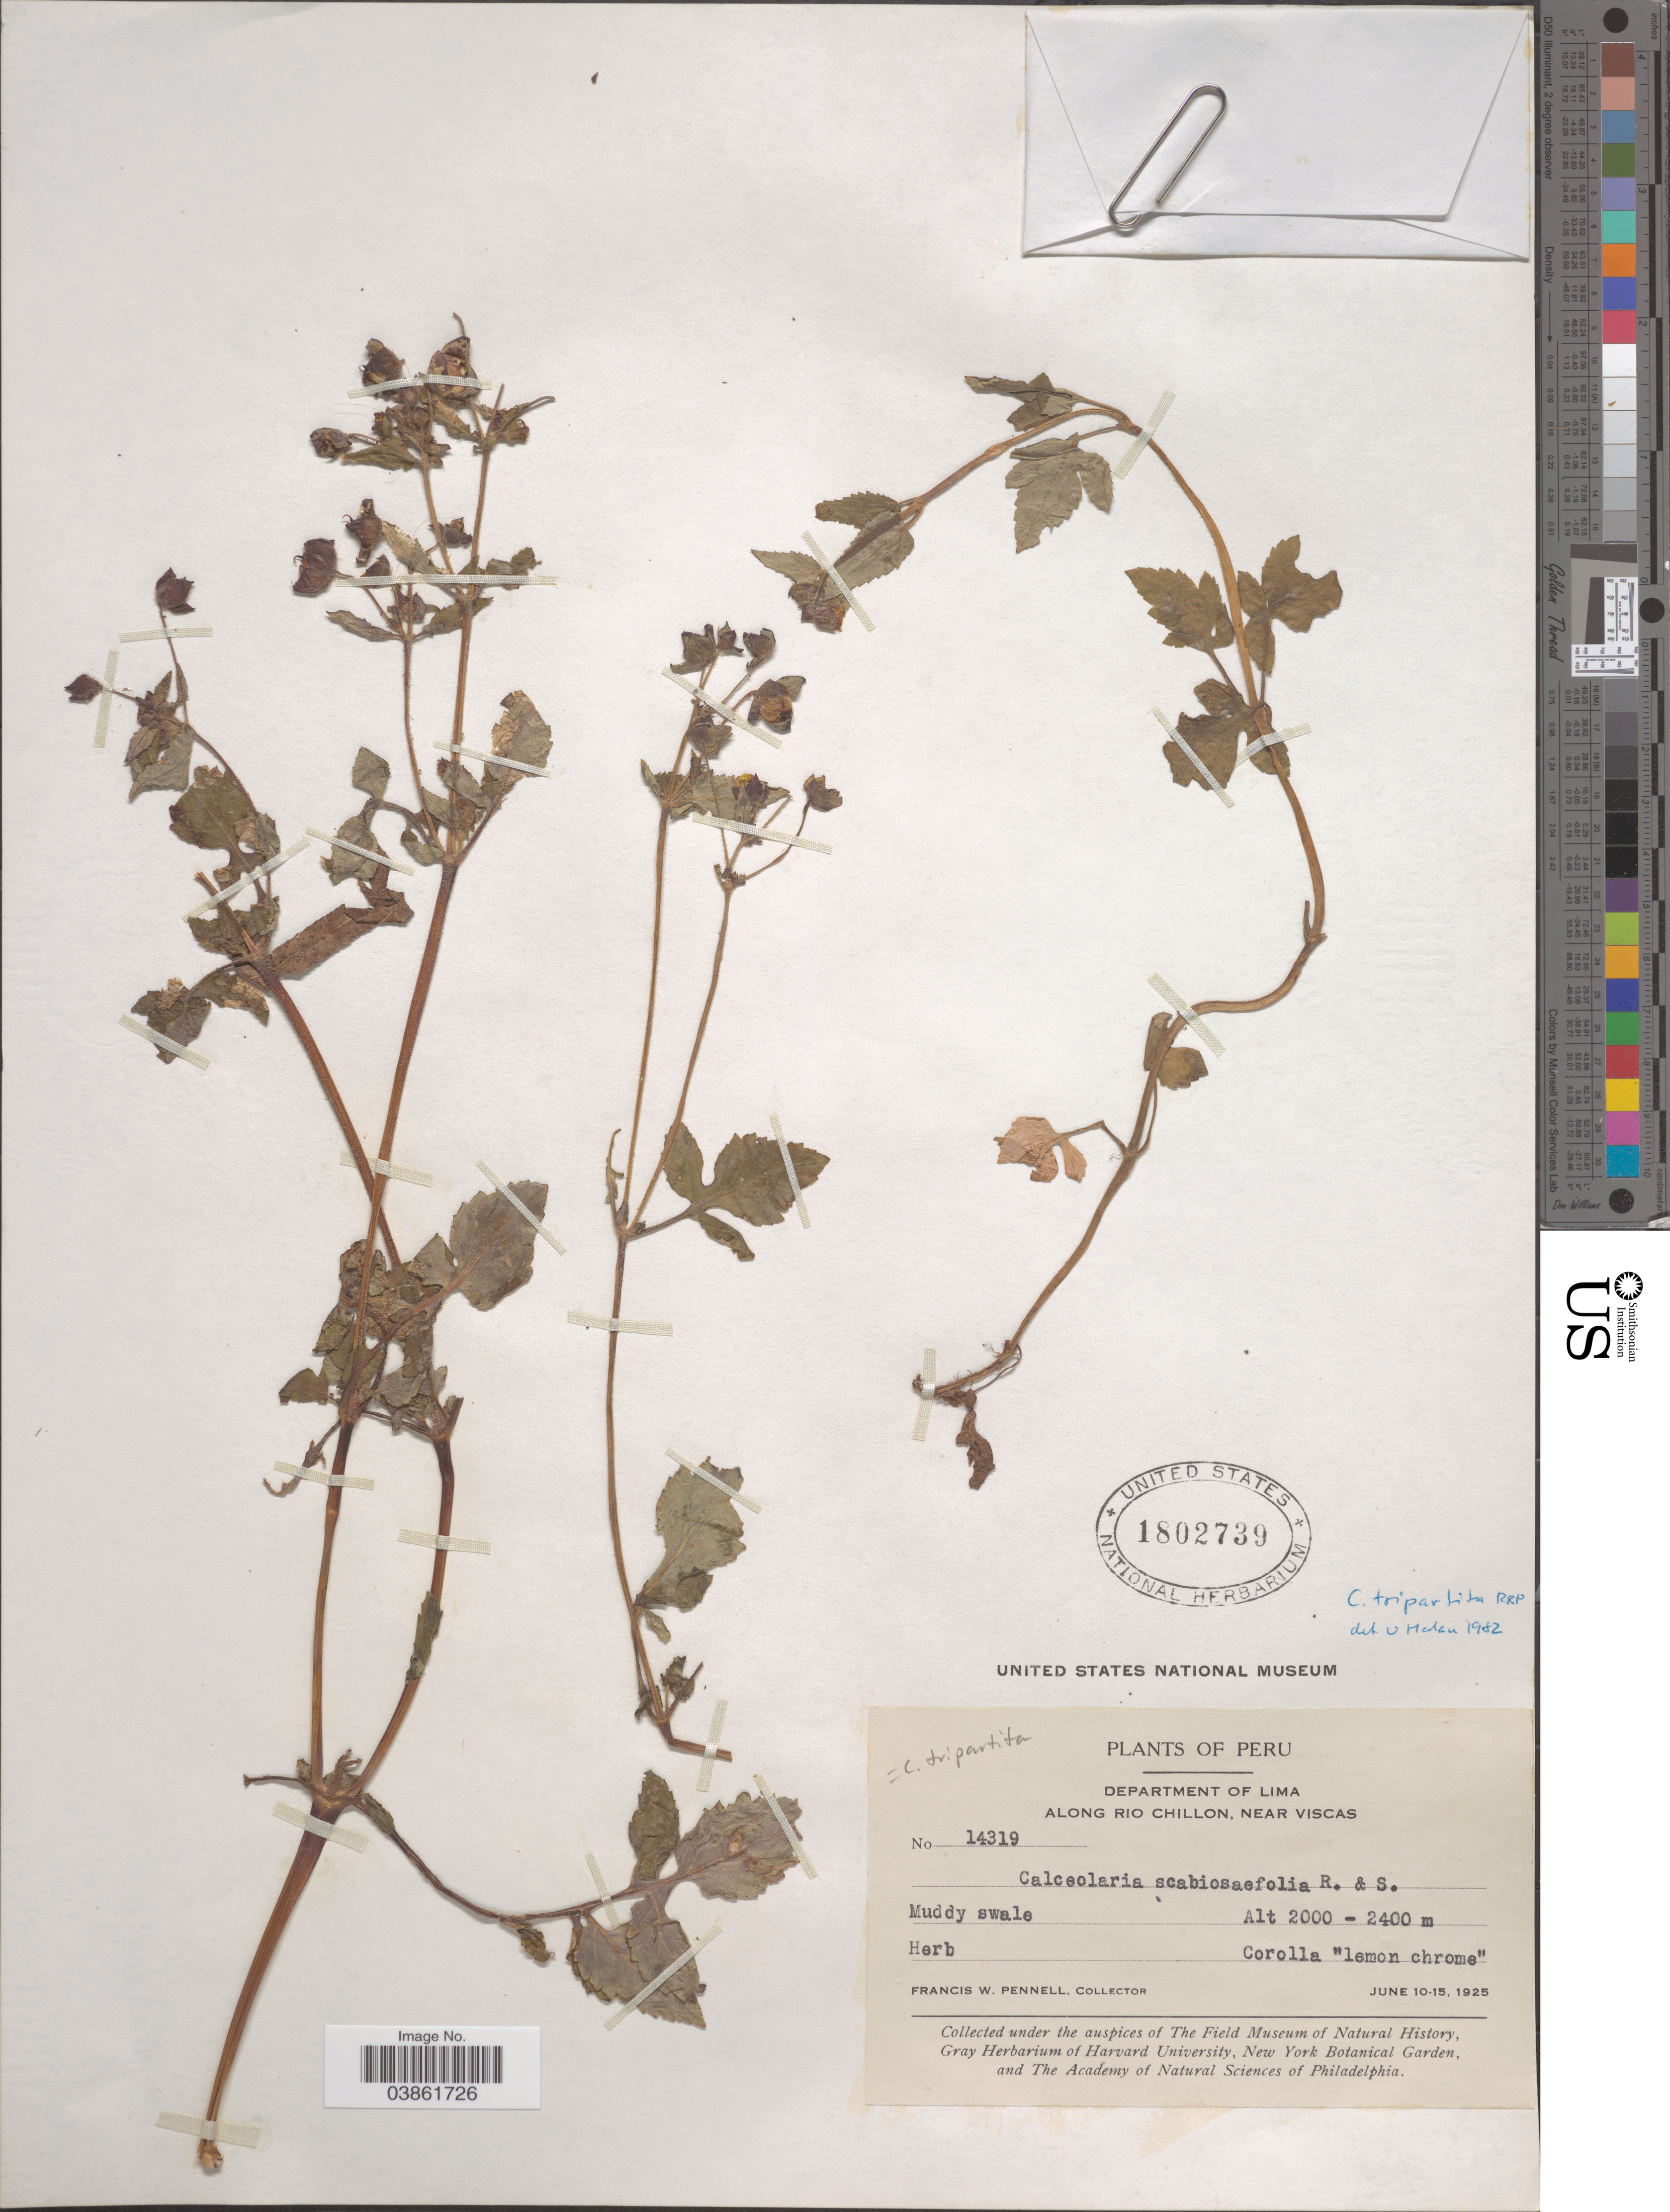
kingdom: Plantae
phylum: Tracheophyta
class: Magnoliopsida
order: Lamiales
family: Calceolariaceae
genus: Calceolaria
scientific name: Calceolaria tripartita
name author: Ruiz & Pav.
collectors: F. W. Pennell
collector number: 14319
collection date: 1925-06-10/1925-06-15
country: Peru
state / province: Lima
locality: Department of Lima. Along Rio Chillon, near Viscas.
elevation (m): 2000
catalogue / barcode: US 1802739